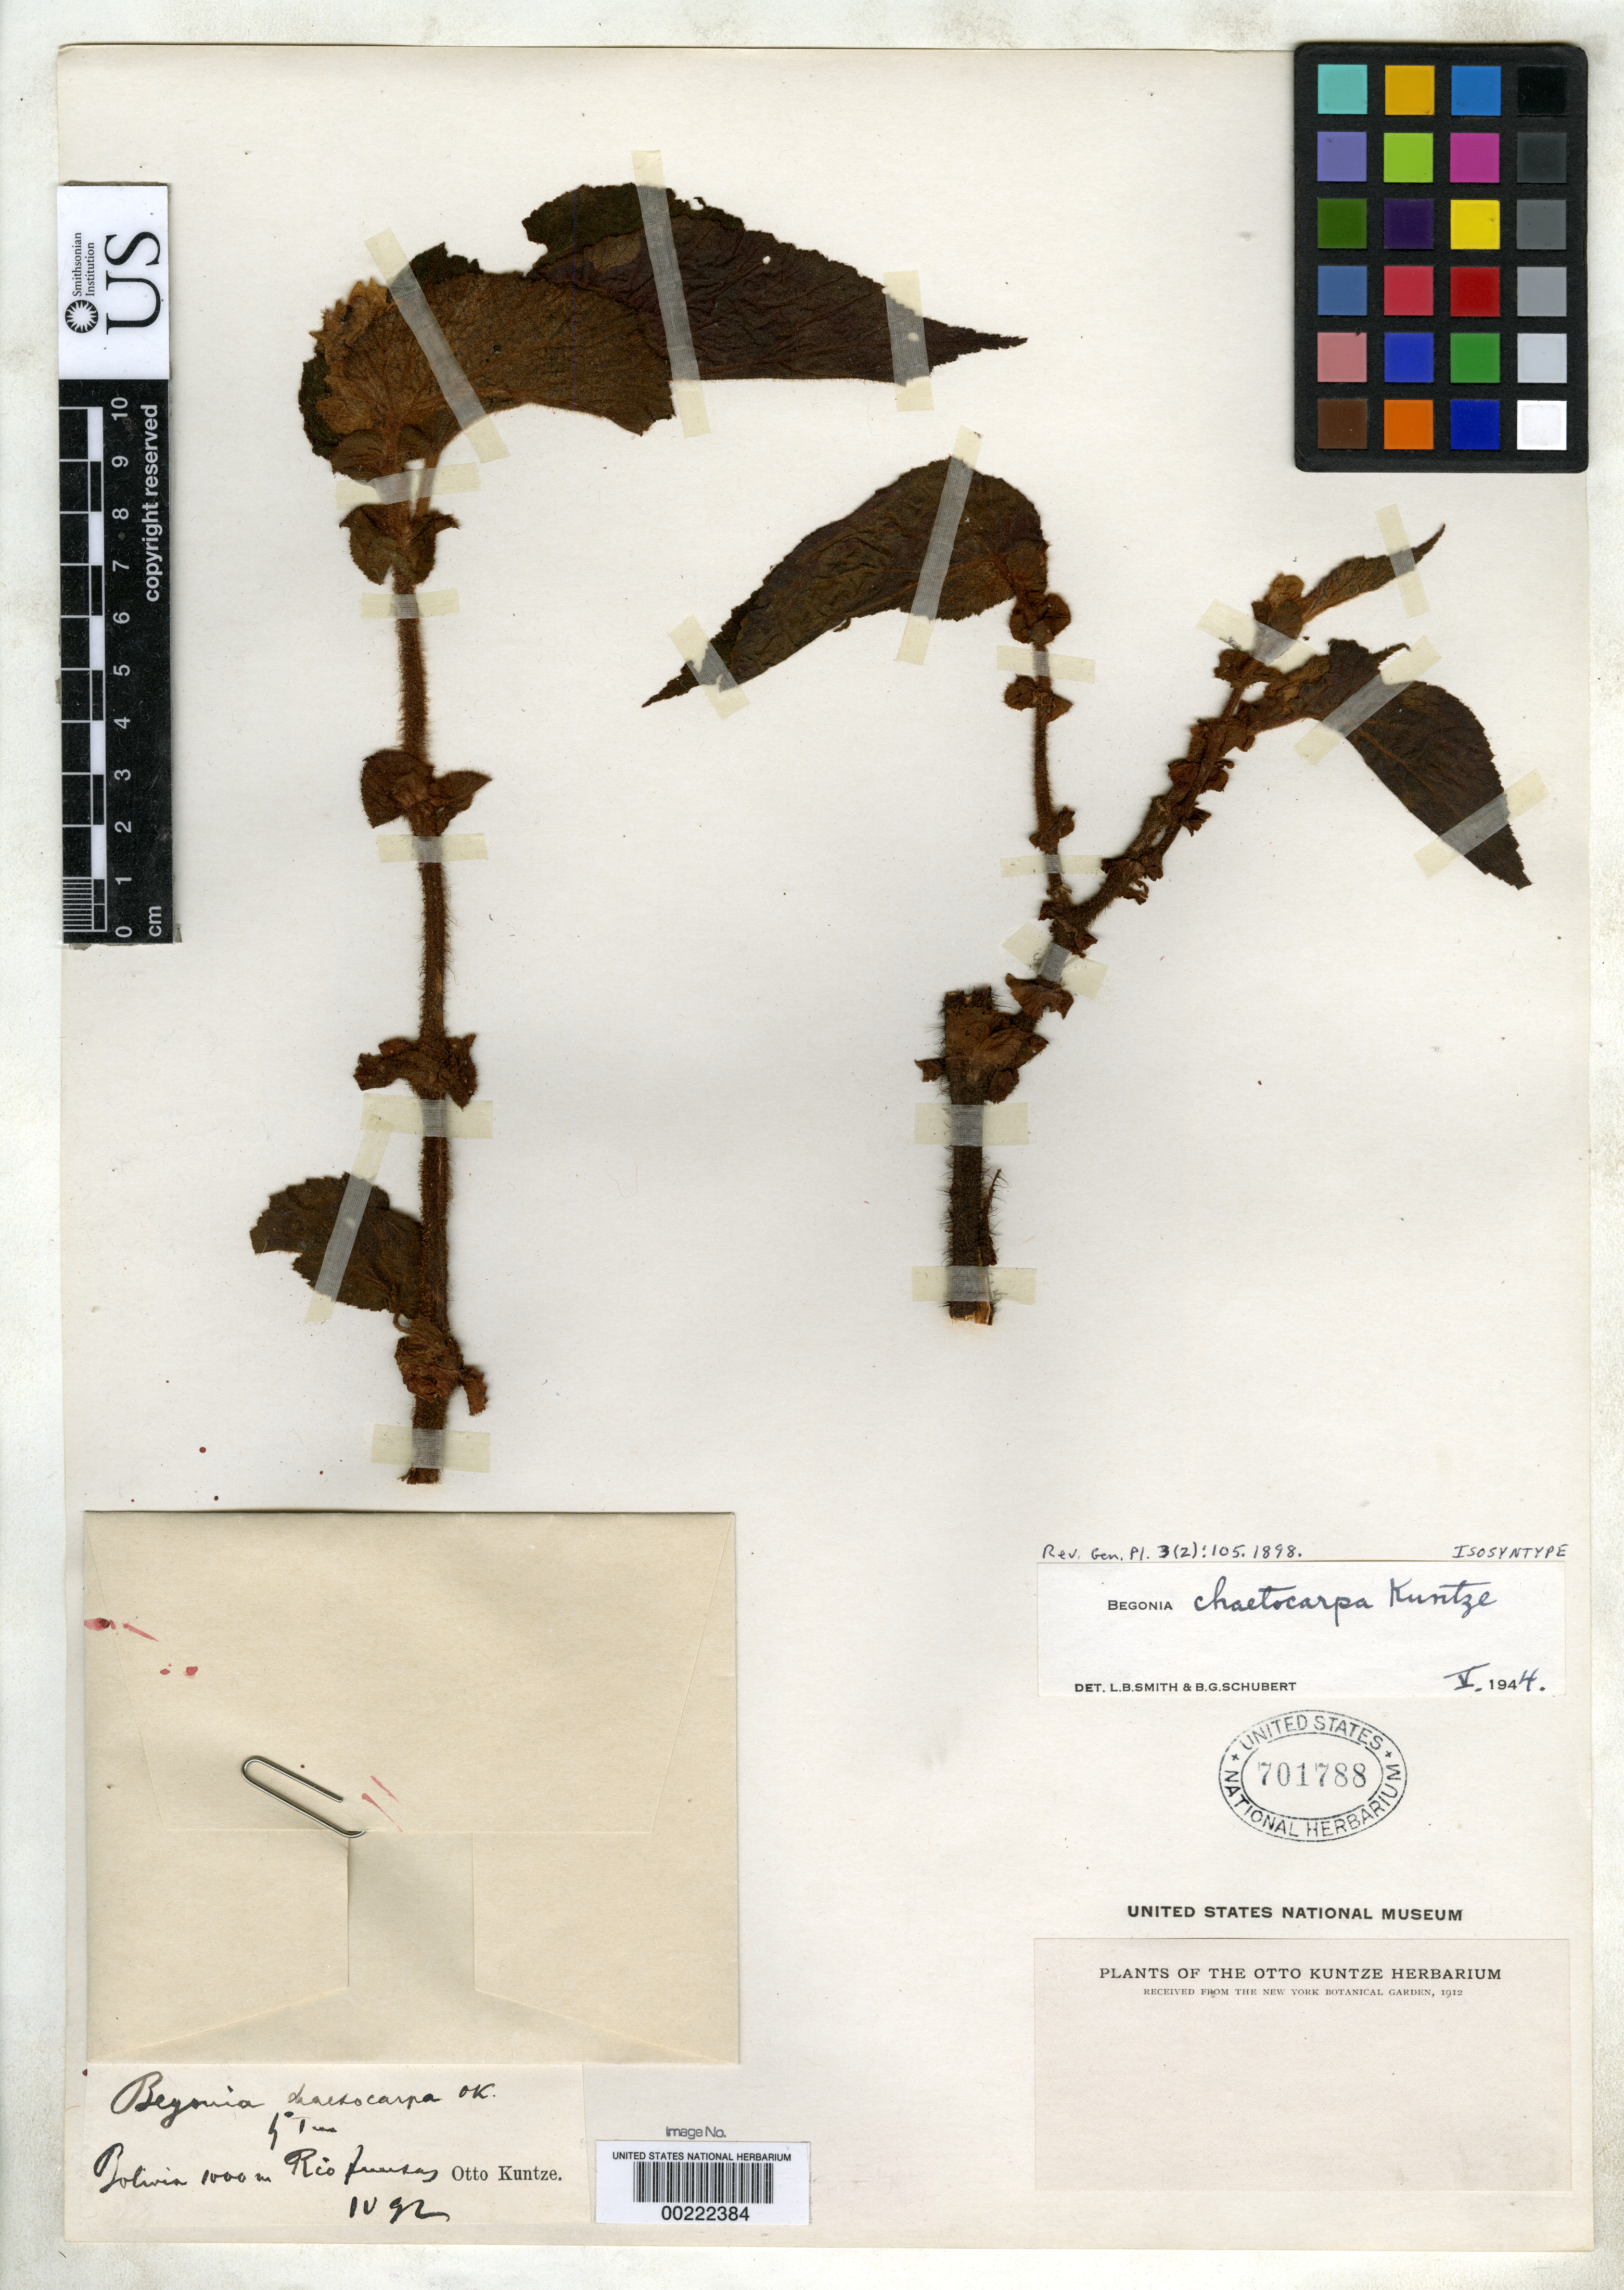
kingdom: Plantae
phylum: Tracheophyta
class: Magnoliopsida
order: Cucurbitales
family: Begoniaceae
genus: Begonia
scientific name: Begonia chaetocarpa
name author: Kuntze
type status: Isosyntype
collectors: C.E.O. Kuntze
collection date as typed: Apr 1892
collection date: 1892-04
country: Bolivia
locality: Rio Juntas.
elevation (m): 1000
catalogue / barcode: US 701788